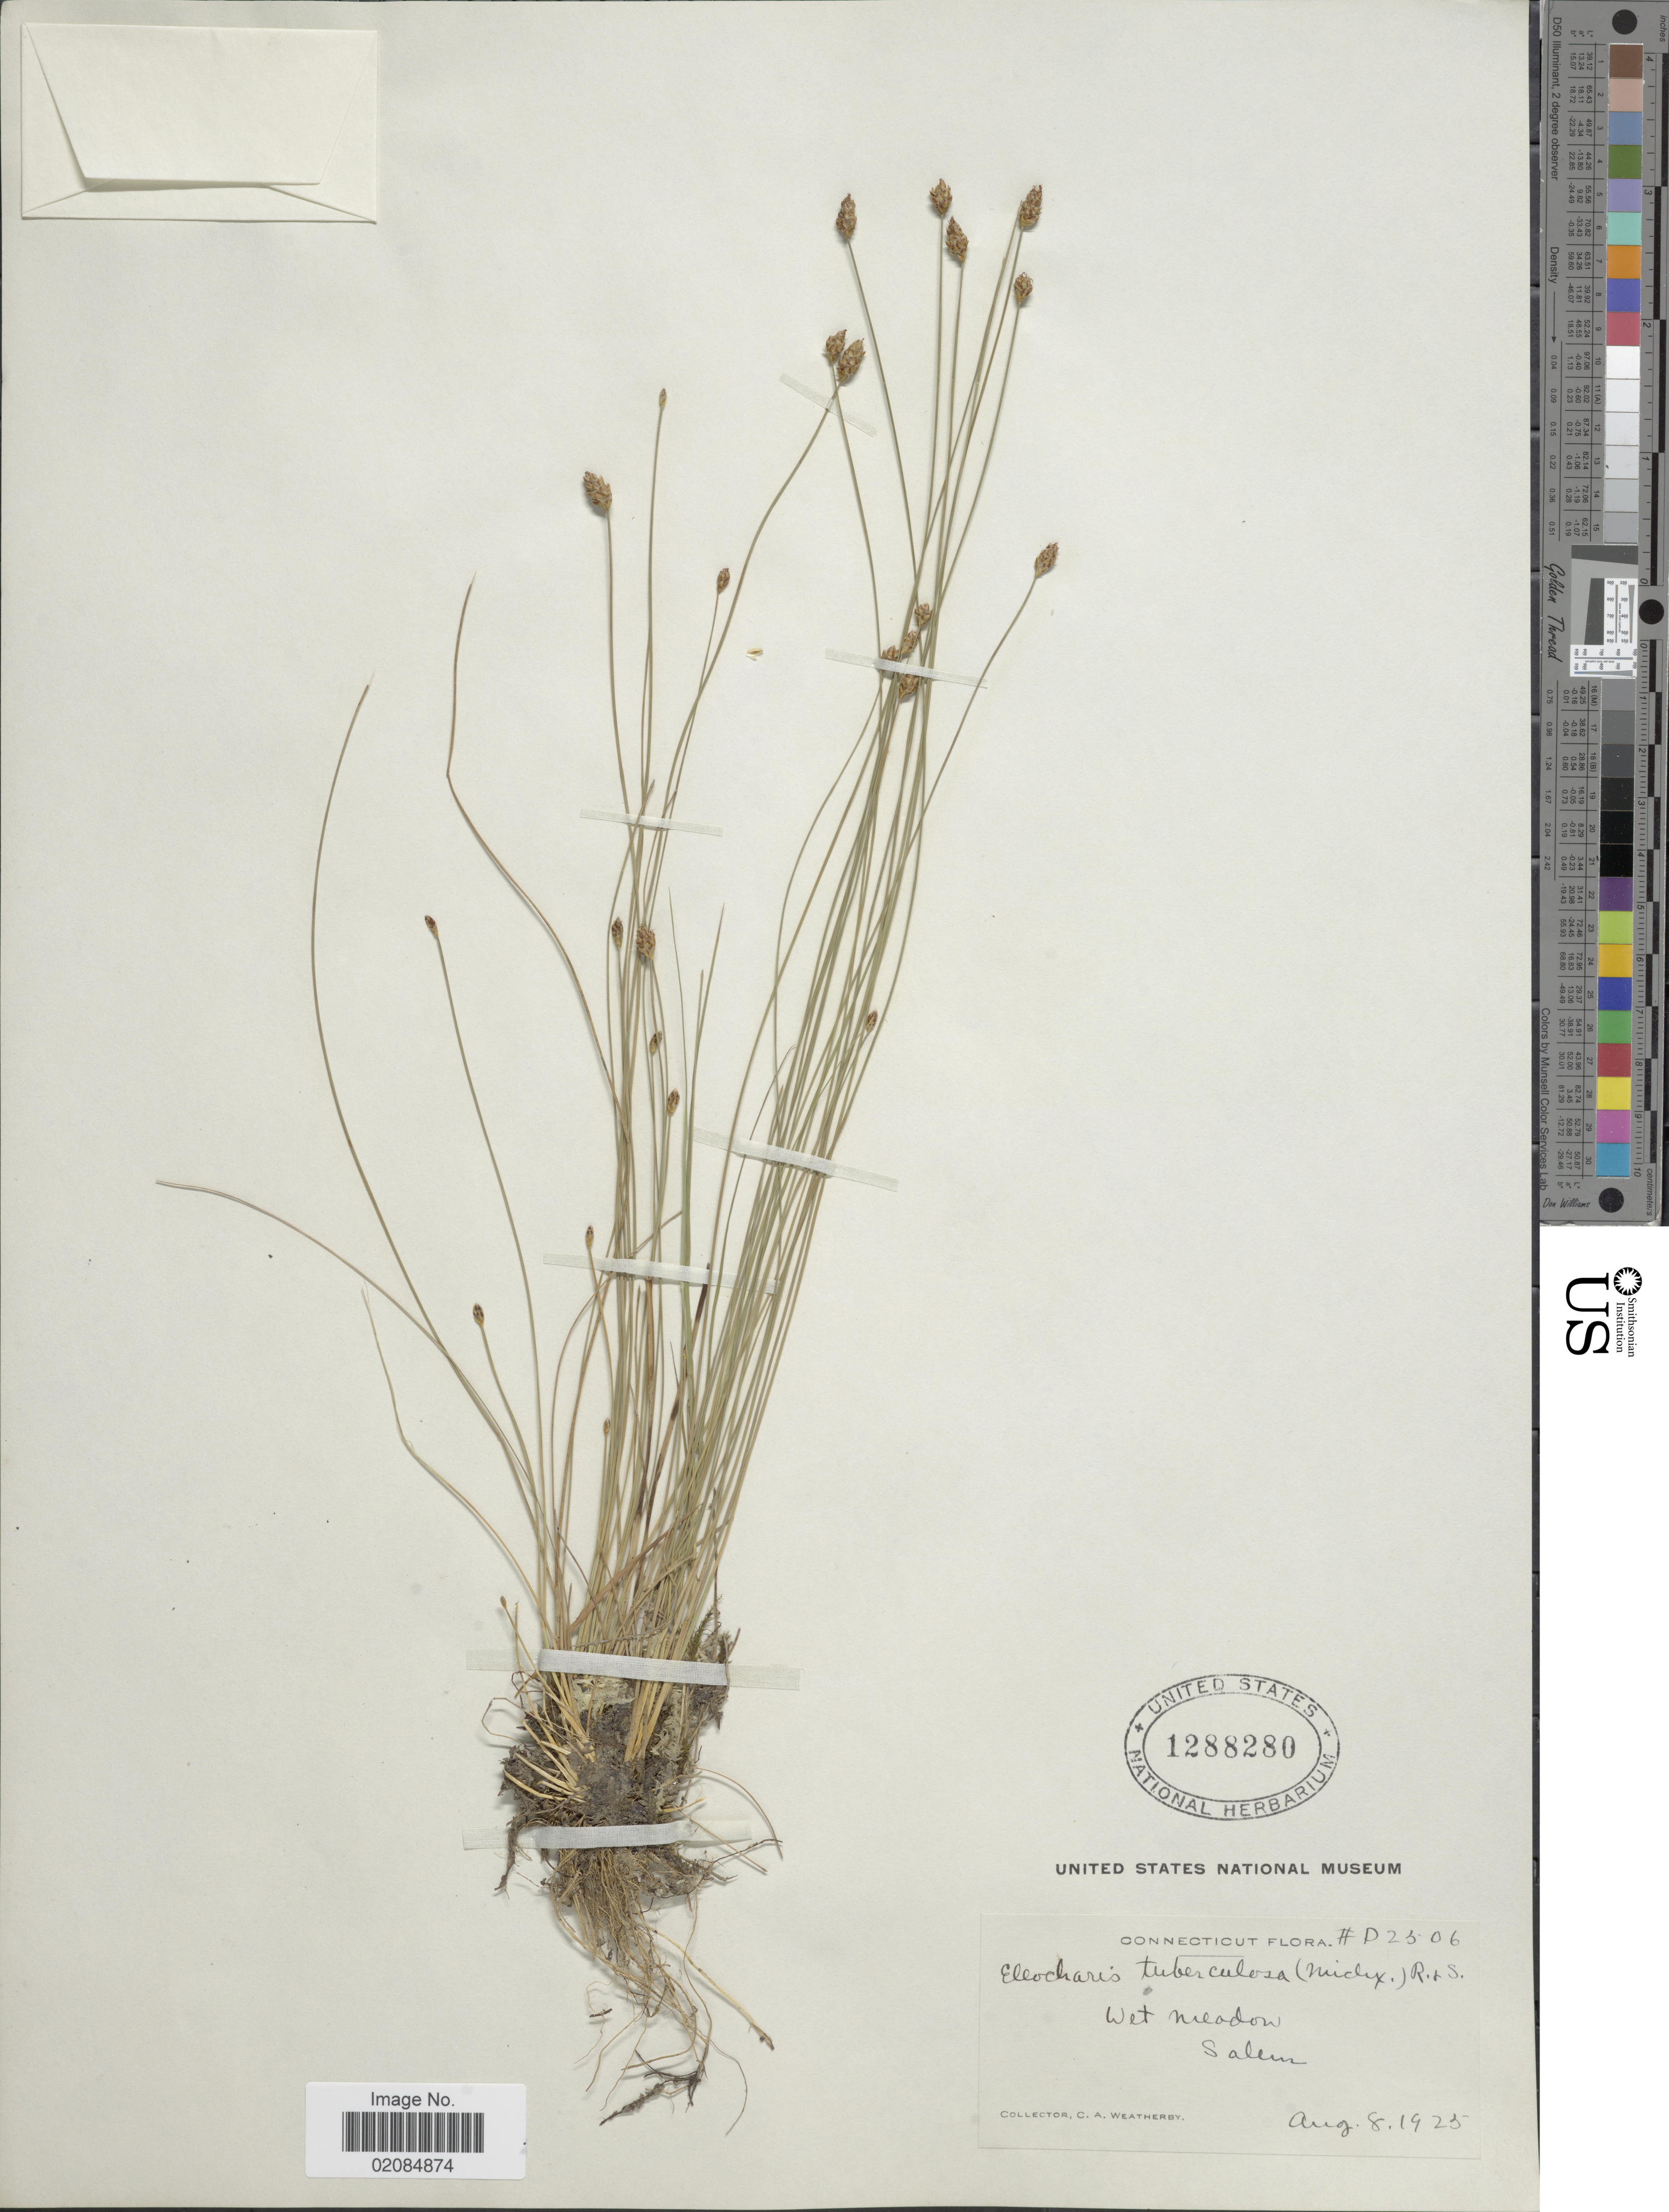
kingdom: Plantae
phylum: Tracheophyta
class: Liliopsida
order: Poales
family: Cyperaceae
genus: Eleocharis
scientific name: Eleocharis tuberculosa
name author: (Michx.) Roem. & Schult.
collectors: C. A. Weatherby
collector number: D2506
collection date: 1925-08-08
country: United States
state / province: Connecticut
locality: Salem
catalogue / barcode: US 1288280